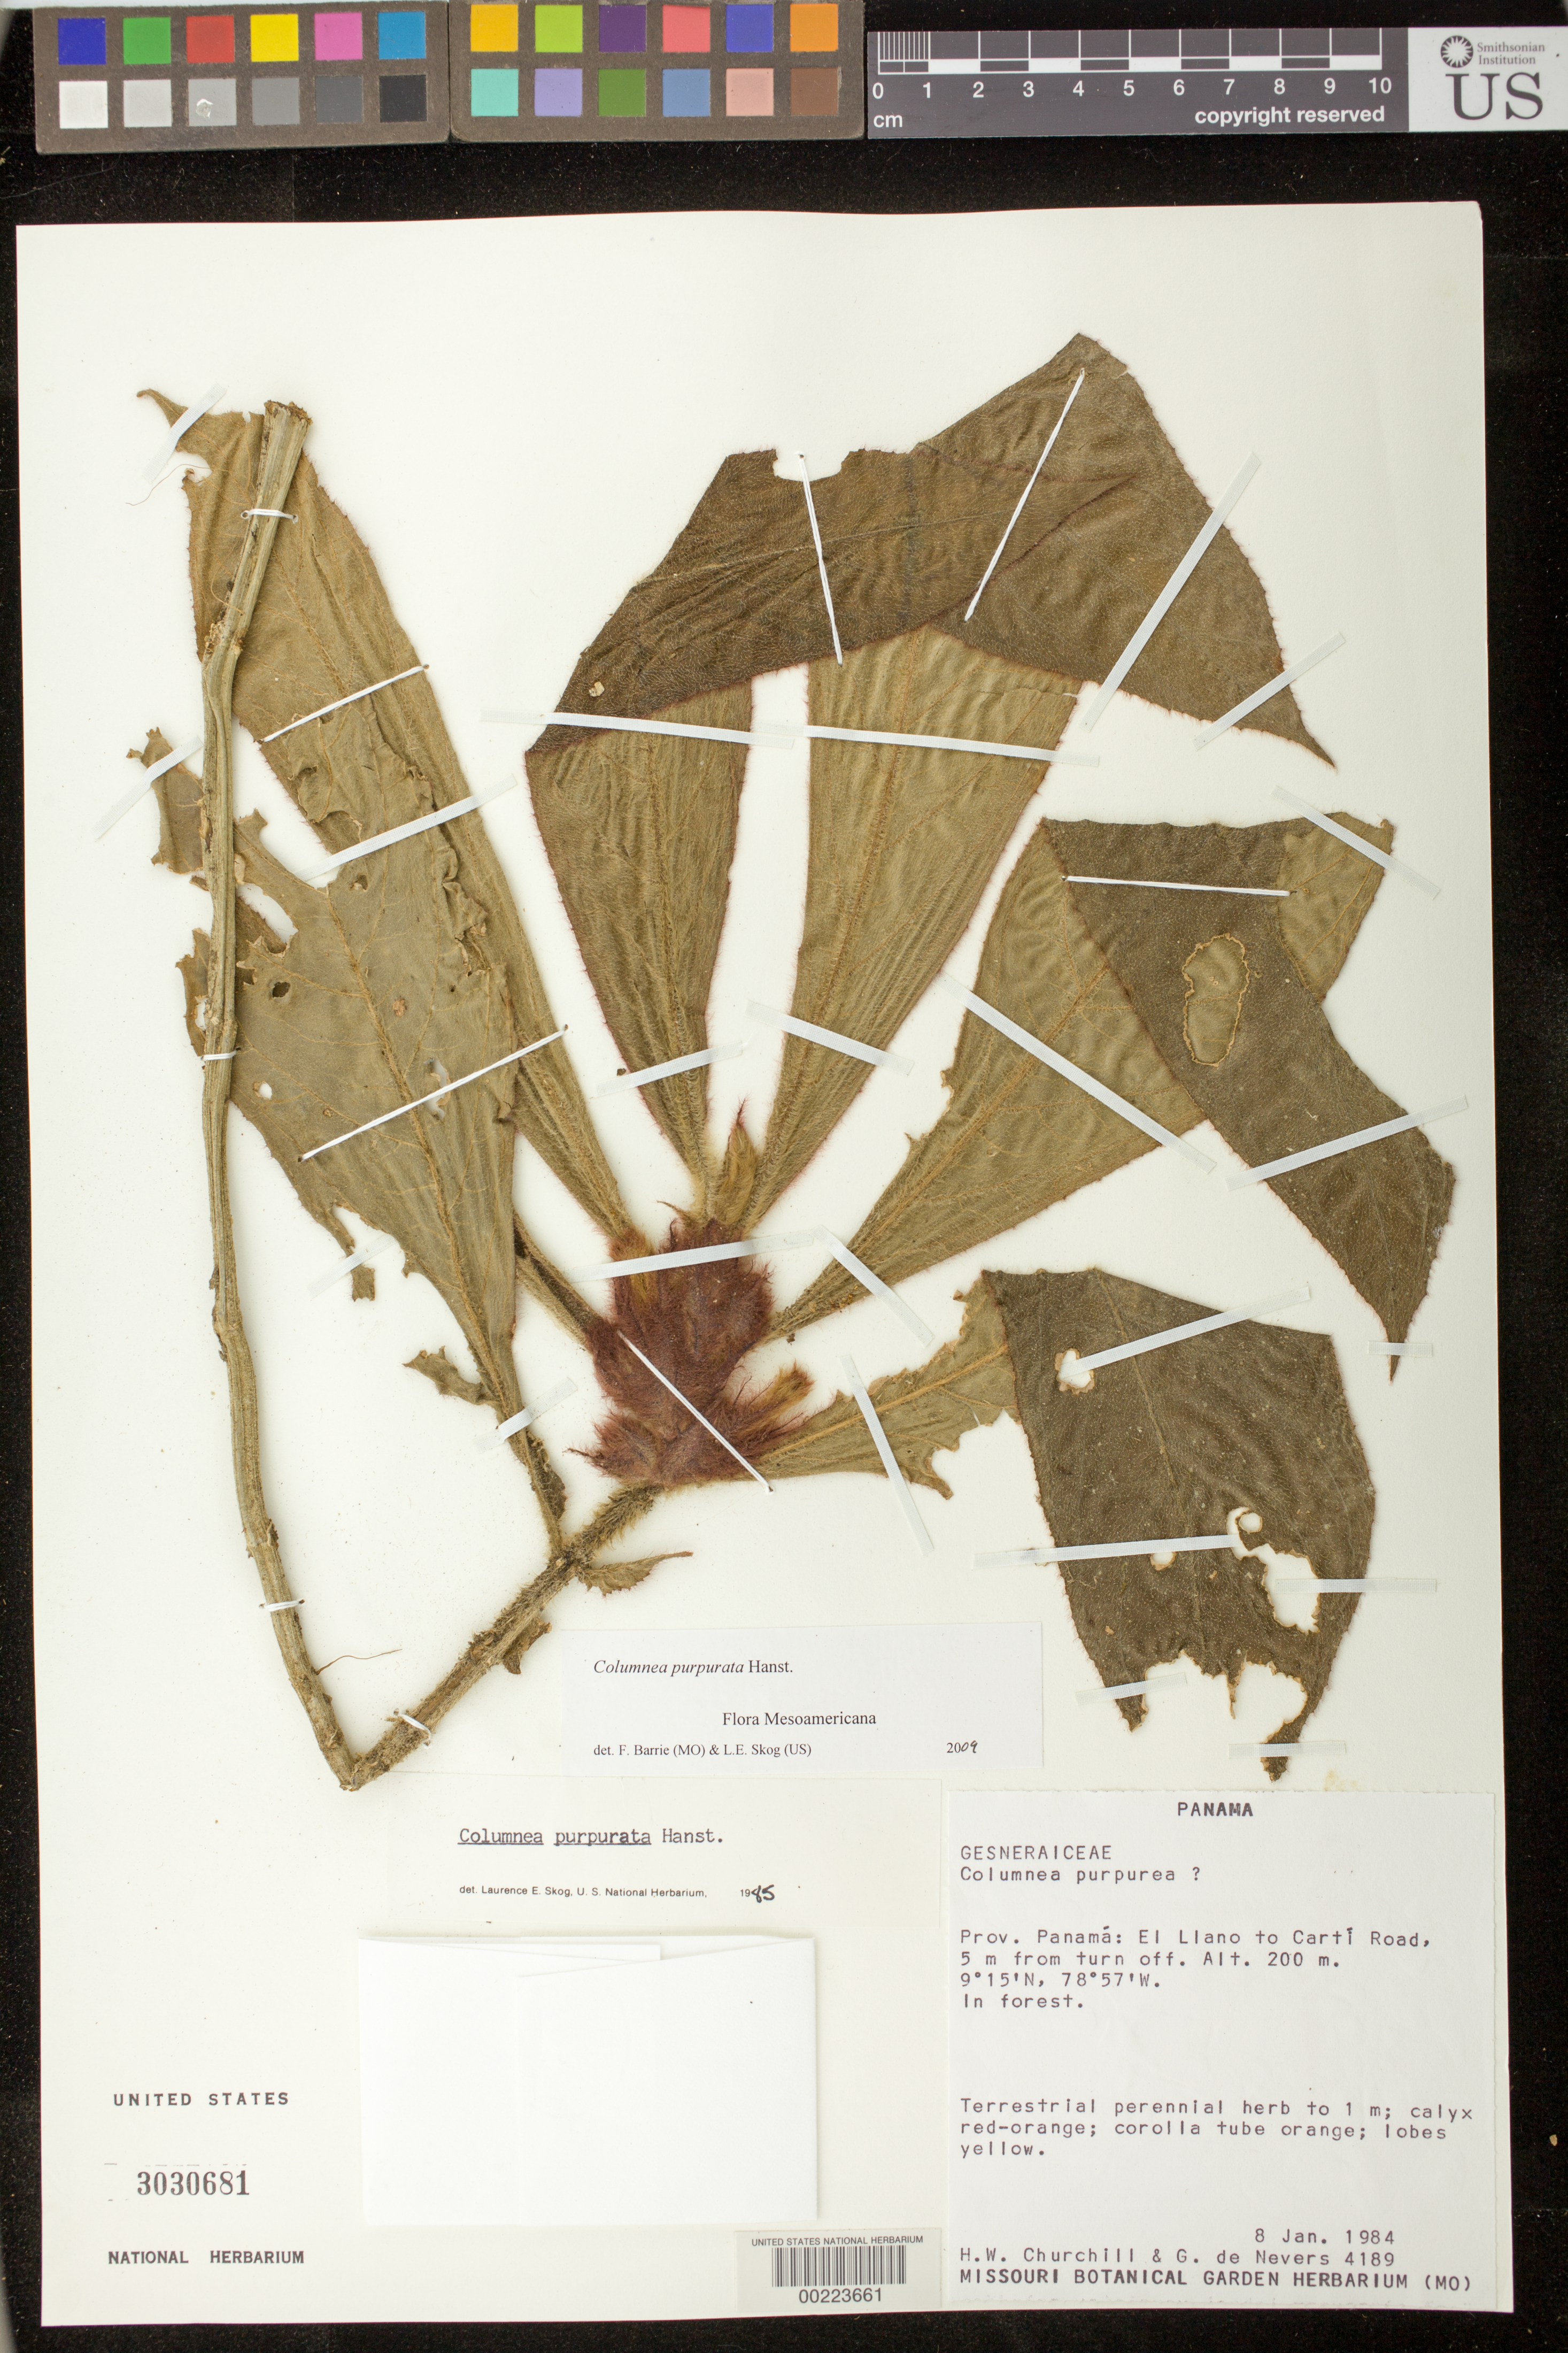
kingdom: Plantae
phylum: Tracheophyta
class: Magnoliopsida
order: Lamiales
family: Gesneriaceae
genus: Columnea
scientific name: Columnea purpurata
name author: Hanst.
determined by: Skog, Laurence E.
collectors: H. Churchill & G. C. de Nevers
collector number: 4189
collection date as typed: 08 Jan 1984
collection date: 1984-01-08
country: Panama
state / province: Panamá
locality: El Llano to Carti road, 5 m from turn off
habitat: In forest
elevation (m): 200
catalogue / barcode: US 3030681